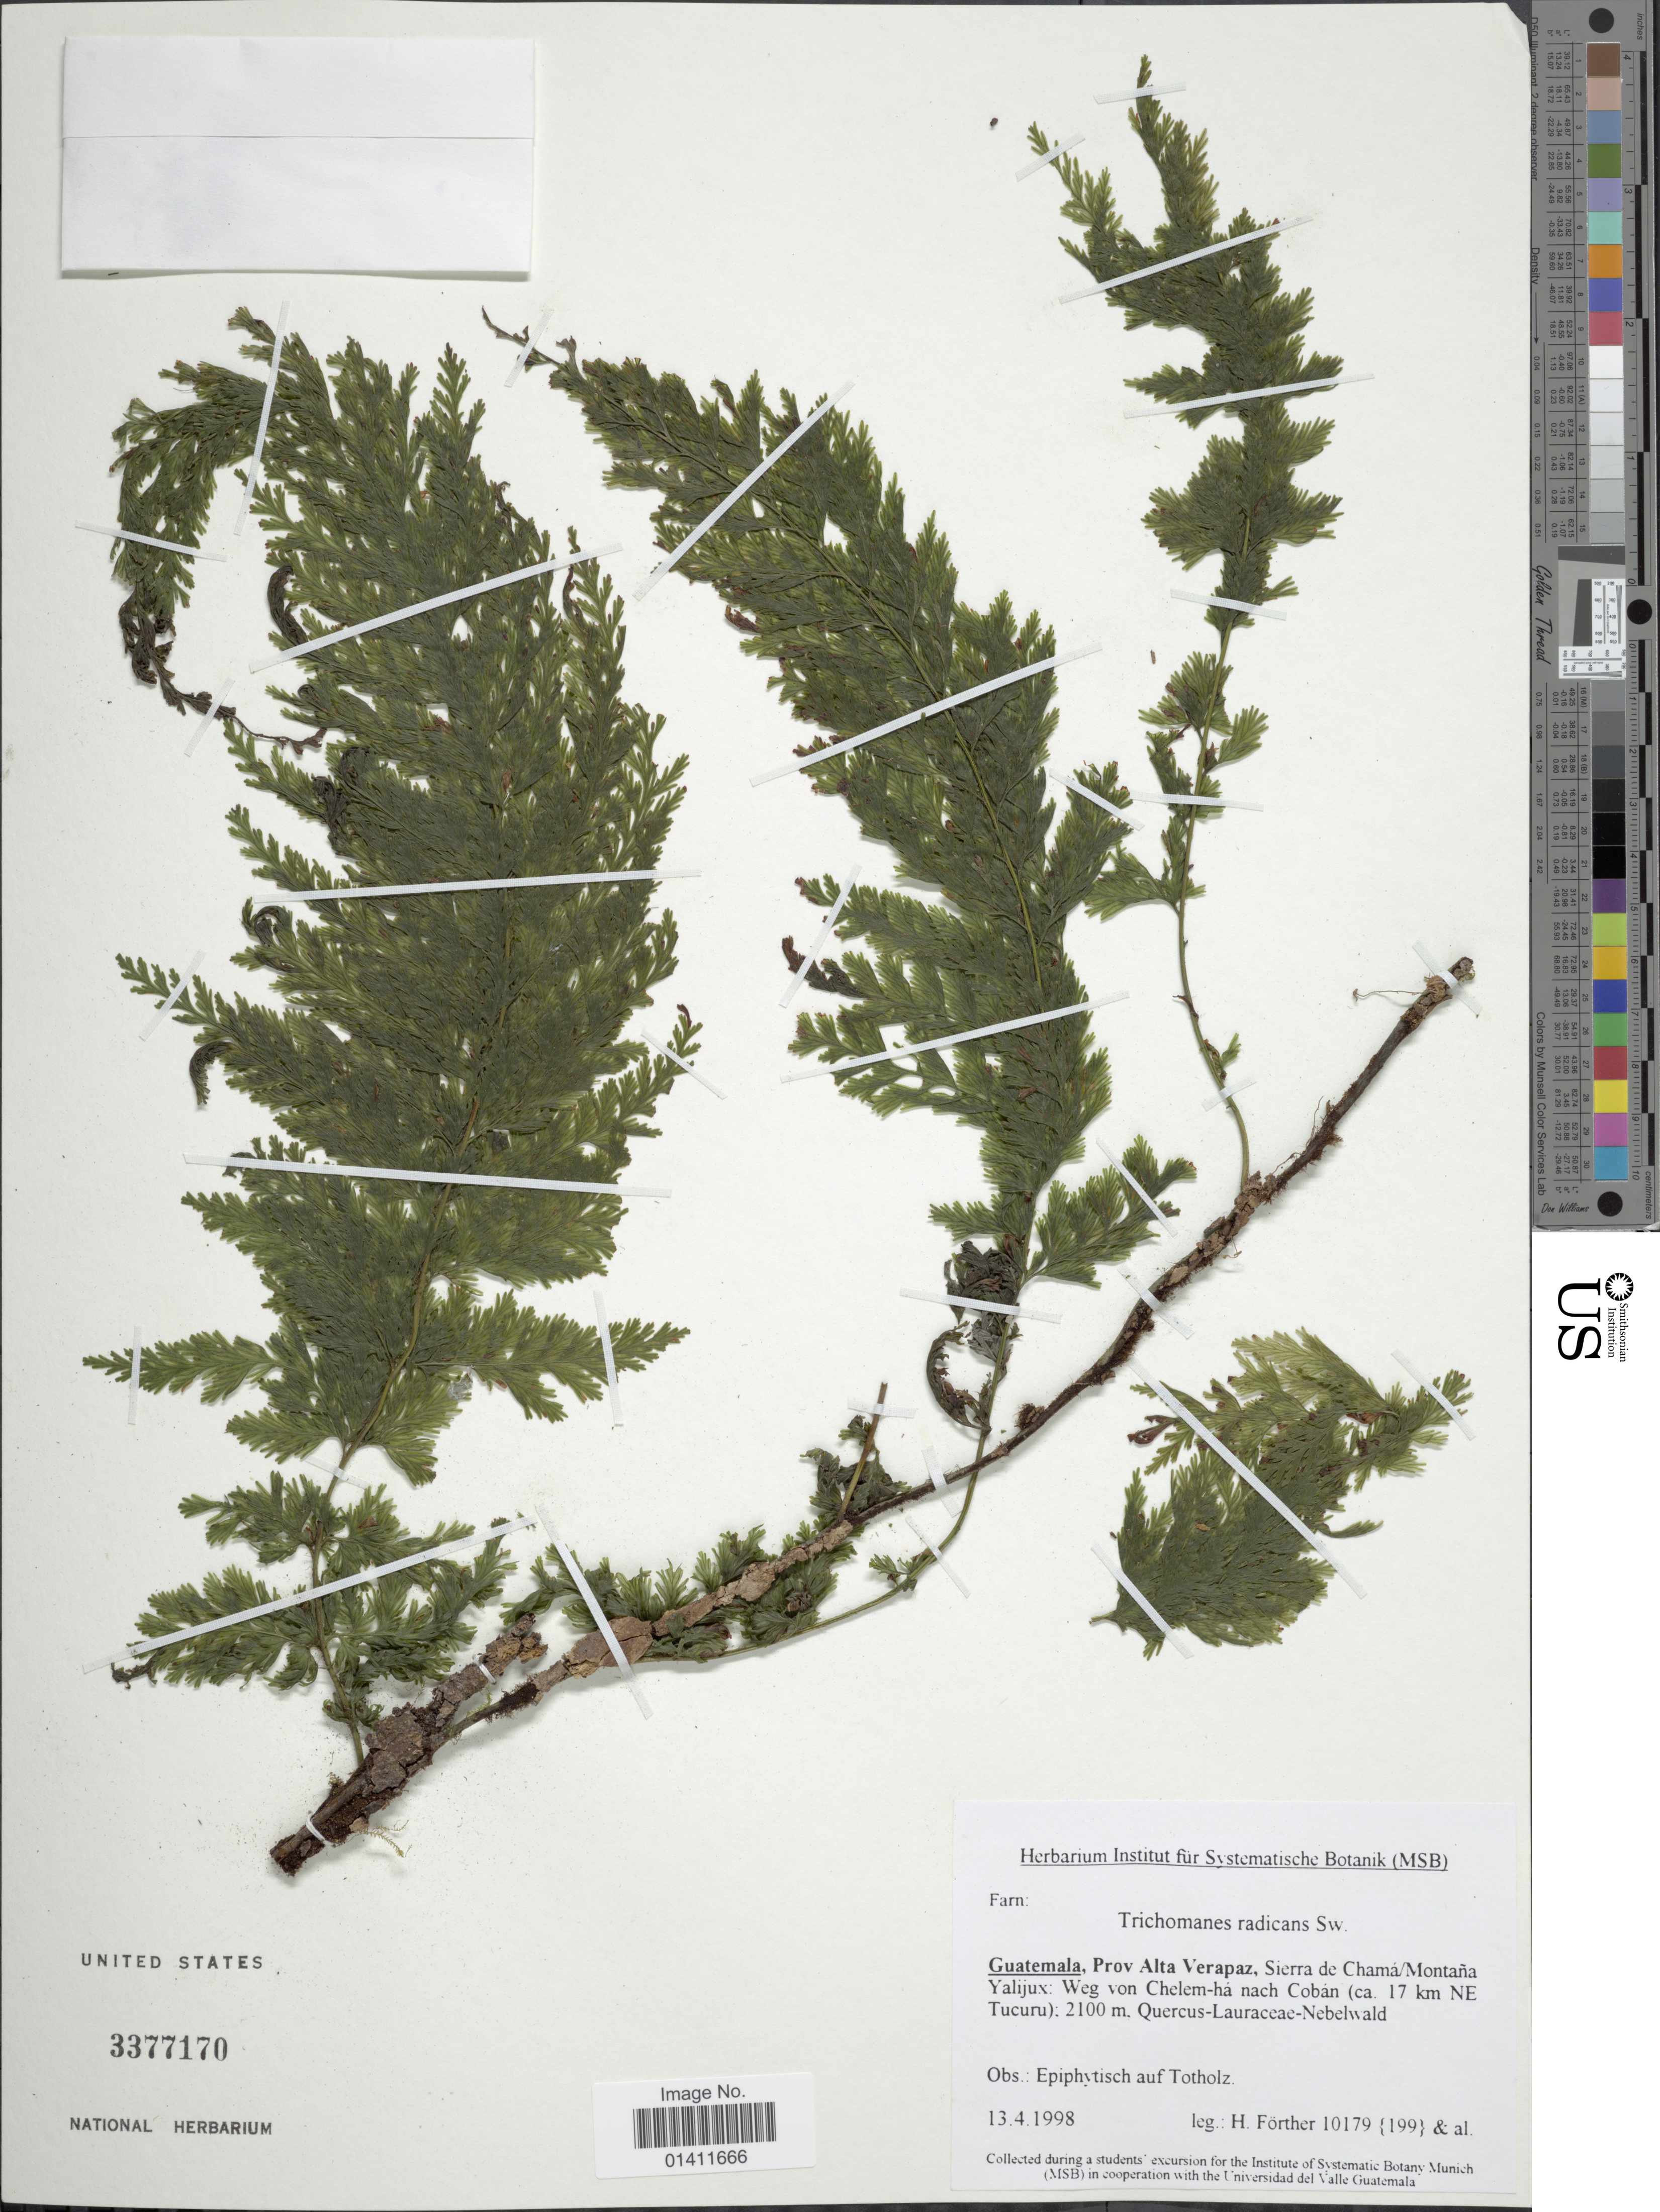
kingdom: Plantae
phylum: Tracheophyta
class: Polypodiopsida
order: Hymenophyllales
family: Hymenophyllaceae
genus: Vandenboschia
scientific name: Vandenboschia radicans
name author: (Sw.) Copel.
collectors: H. Förther & et al.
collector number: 10179 {199}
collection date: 1998-04-13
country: Guatemala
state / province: Alta Verapaz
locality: Sierra de Chama/Montana Yalijux: Weg von Chelem-ha nach Coban (ca. 17 km NE Tucuru. Quercus-Lauracceae-Nebelwald.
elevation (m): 2100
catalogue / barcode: US 3377170